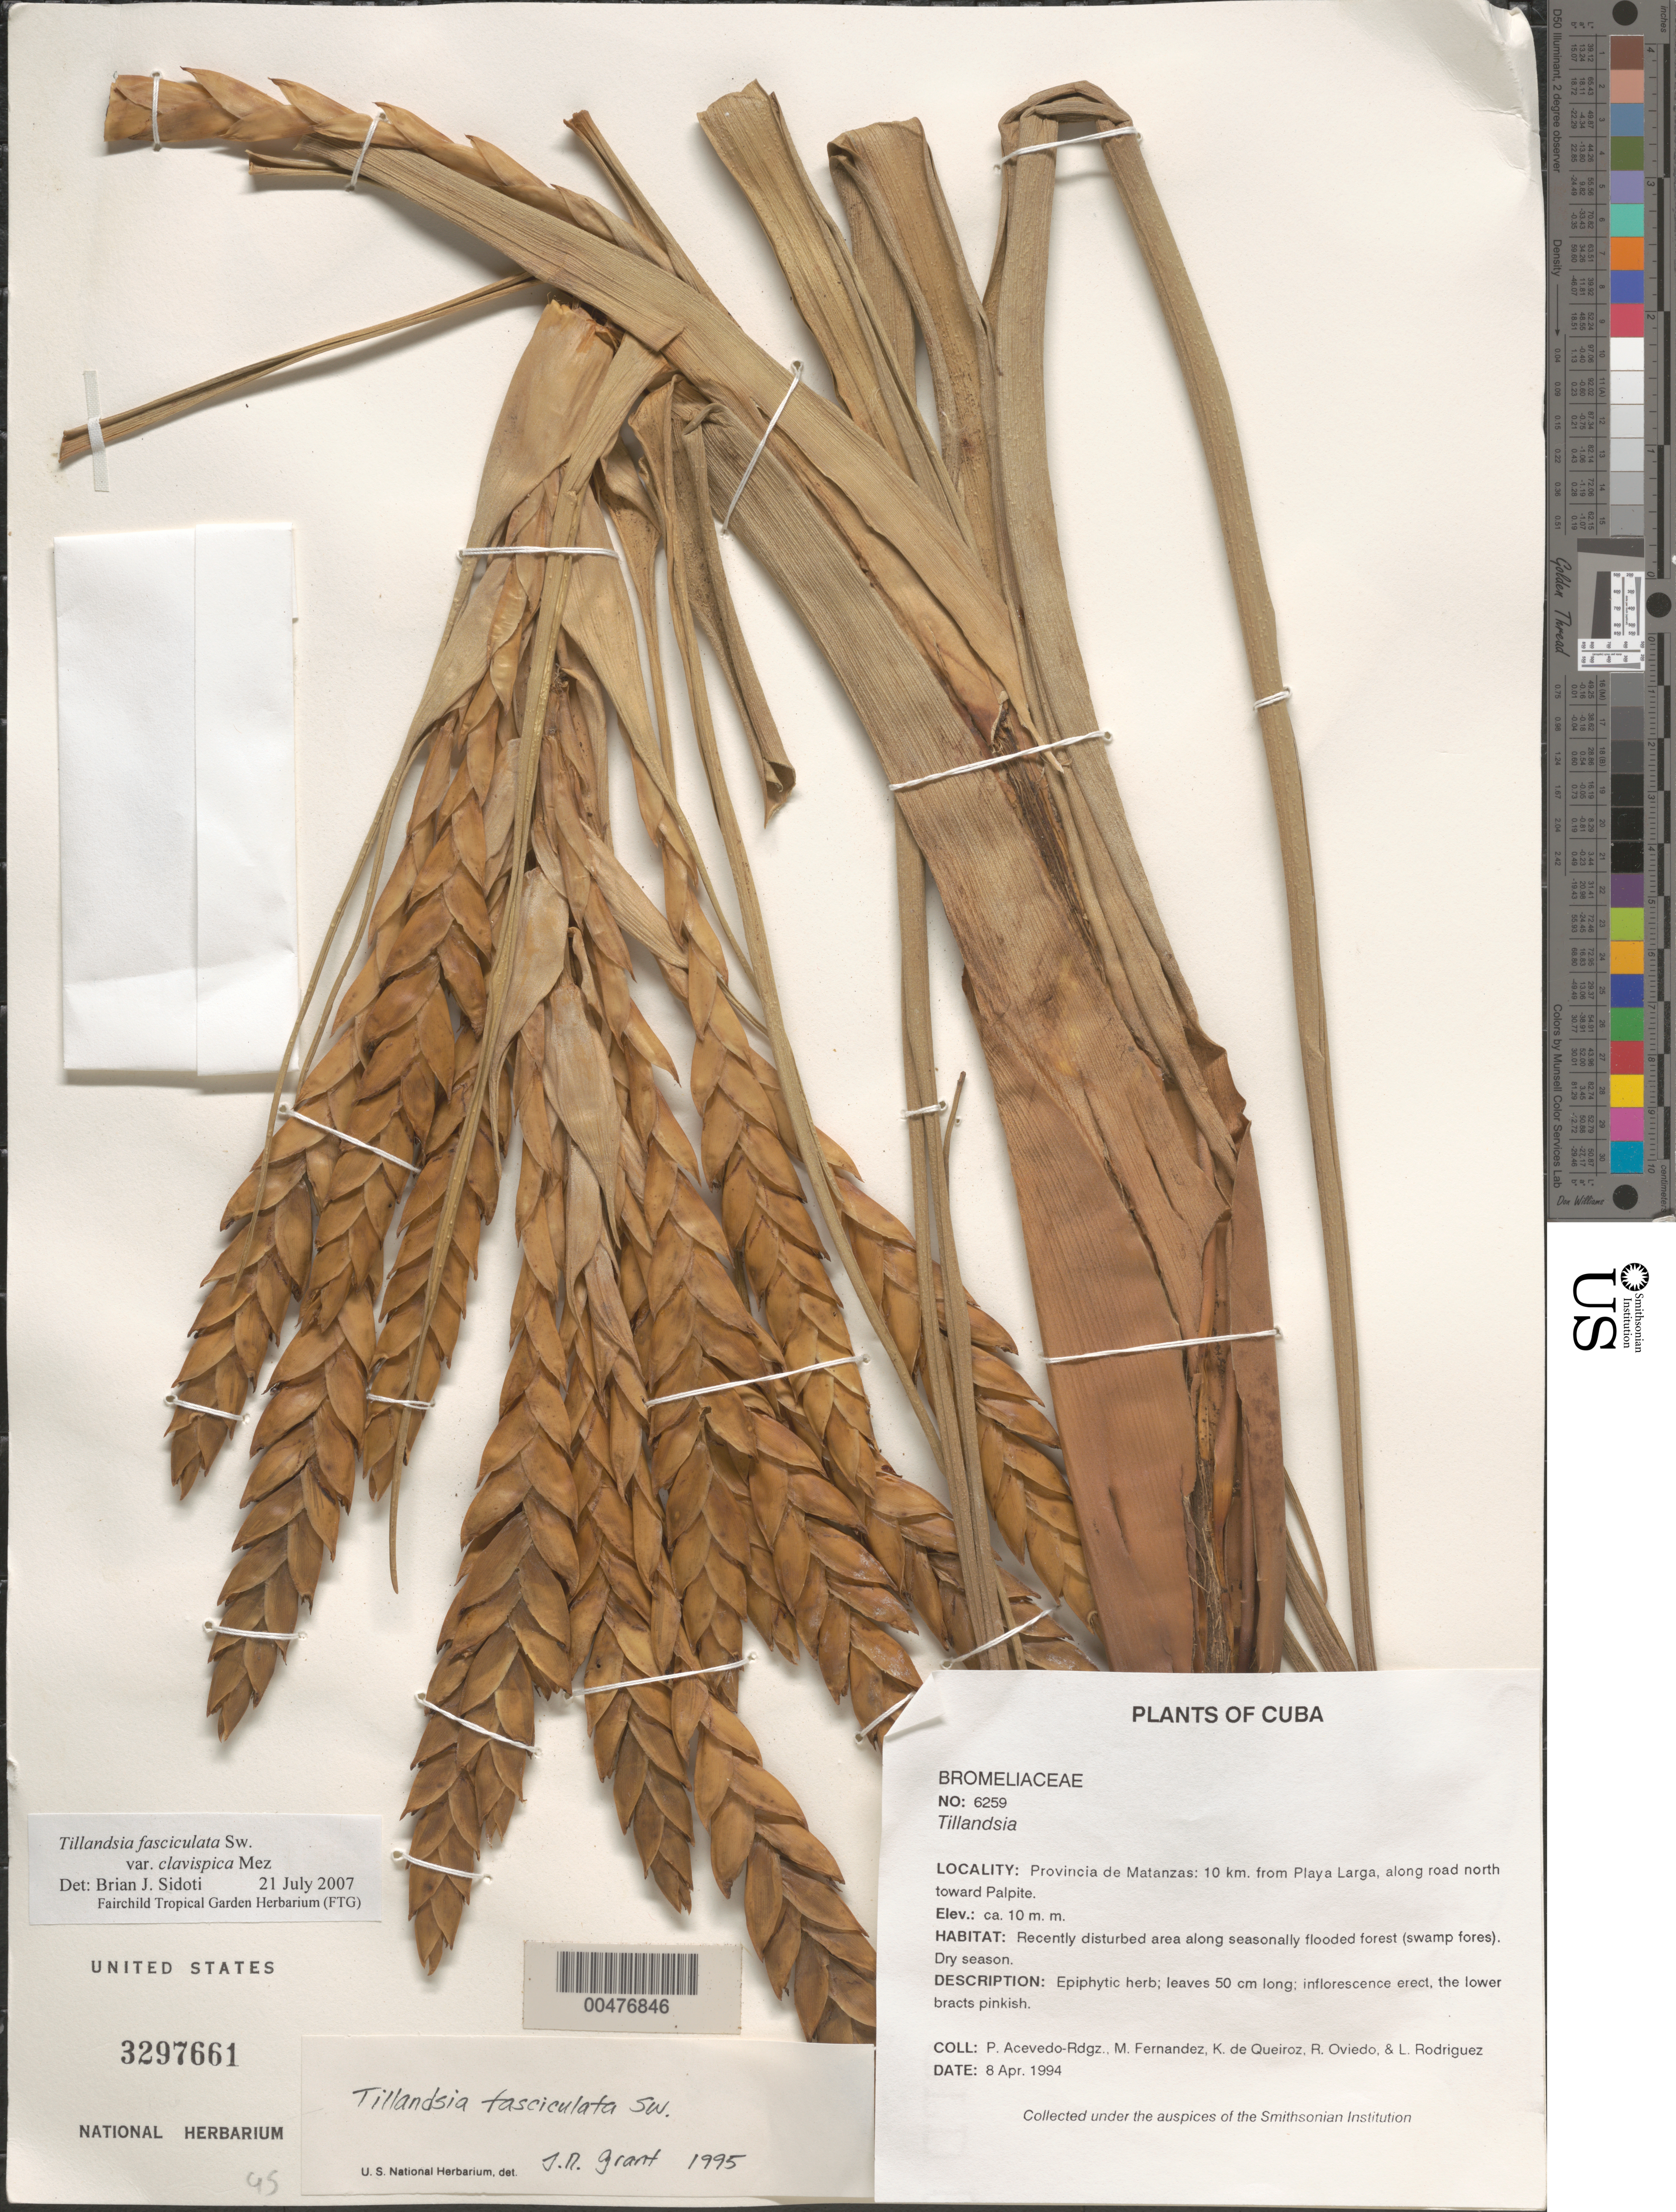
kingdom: Plantae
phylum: Tracheophyta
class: Liliopsida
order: Poales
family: Bromeliaceae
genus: Tillandsia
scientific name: Tillandsia fasciculata var. clavispica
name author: Mez in A. DC.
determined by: Sidoti, B. J.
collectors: P. Acevedo-Rodr., M. Fernández, K. De Queiroz, R. Oviedo & L. Rodriguez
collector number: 6259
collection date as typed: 08 Apr 1994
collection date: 1994-04-08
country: Cuba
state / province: Matanzas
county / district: Municipio de Ciénaga de Zapata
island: Cuba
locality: Approx. 10 km from Playa Larga, along the road going north towards Palpite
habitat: Recently disturbed area along seasonally flooded forest (swamp fores). Dry season.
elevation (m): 10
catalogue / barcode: US 3297661